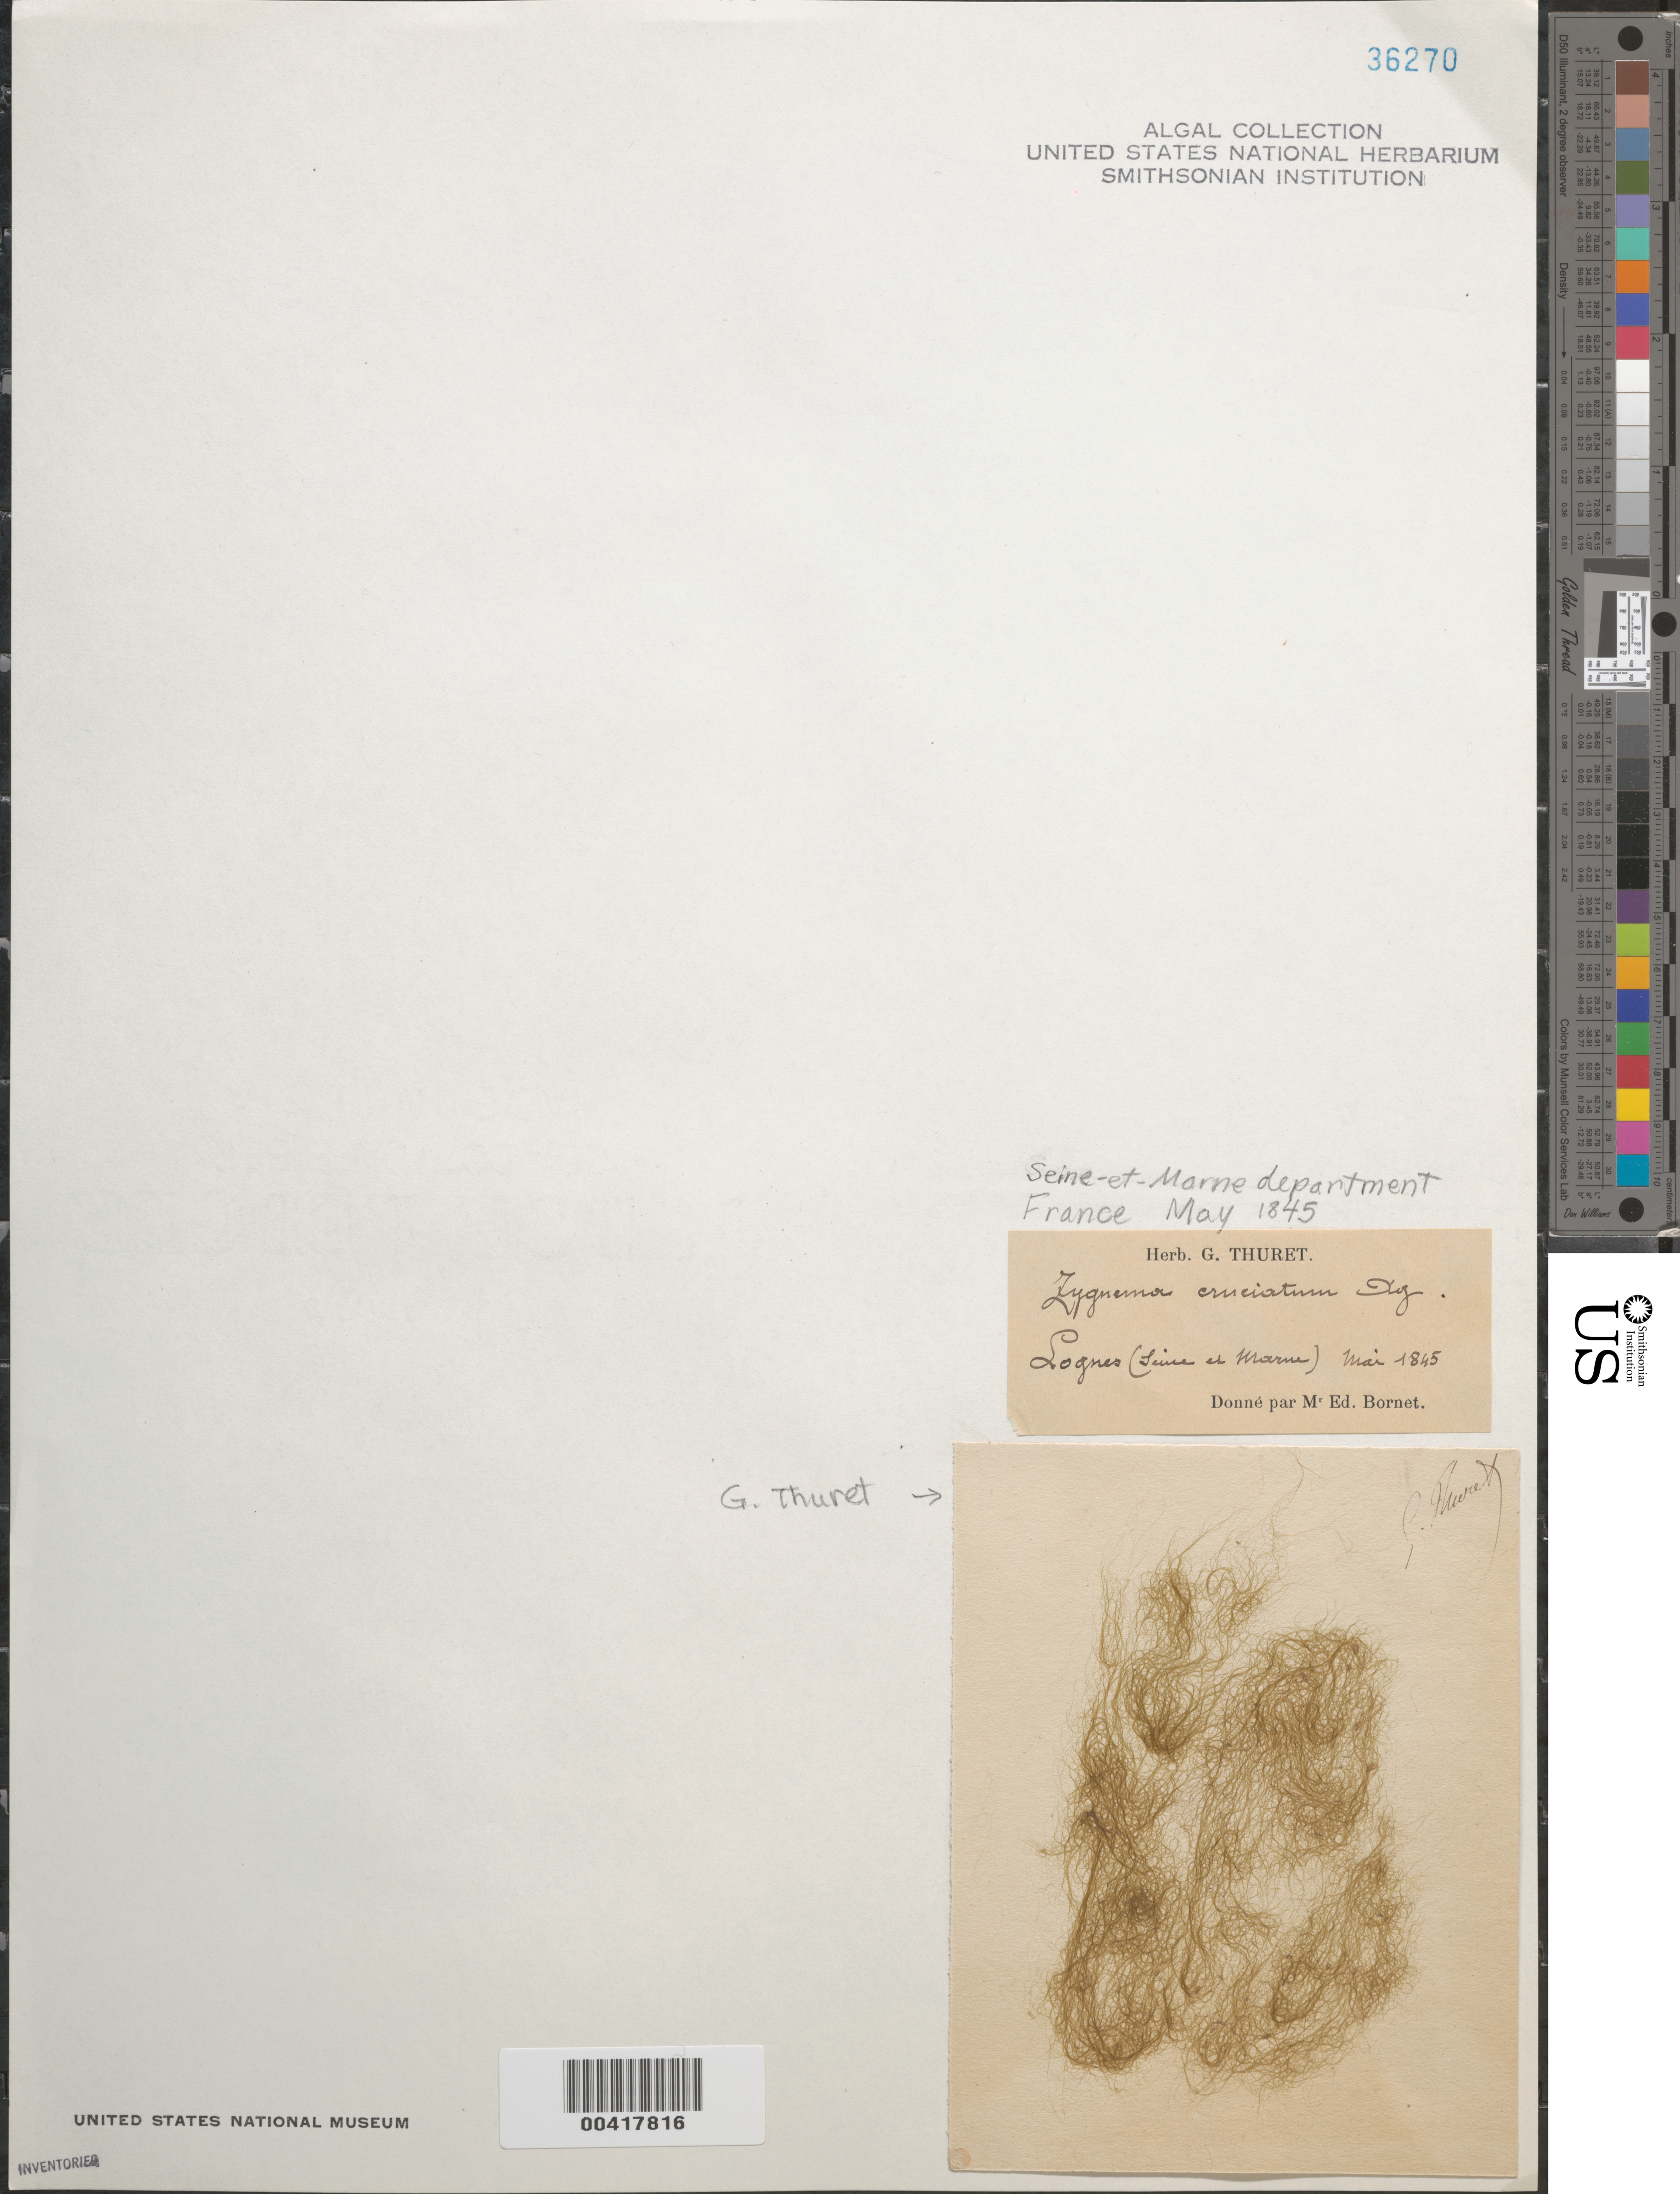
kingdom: Plantae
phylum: Charophyta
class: Zygnematophyceae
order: Zygnematales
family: Zygnemataceae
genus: Zygnema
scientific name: Zygnema cruciatum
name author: (Vaucher) C. Agardh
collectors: G. A. Thuret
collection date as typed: May 1845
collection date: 1845-05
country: France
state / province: Île-de-france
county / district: Seine-et-marne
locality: Lognes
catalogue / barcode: US 36270